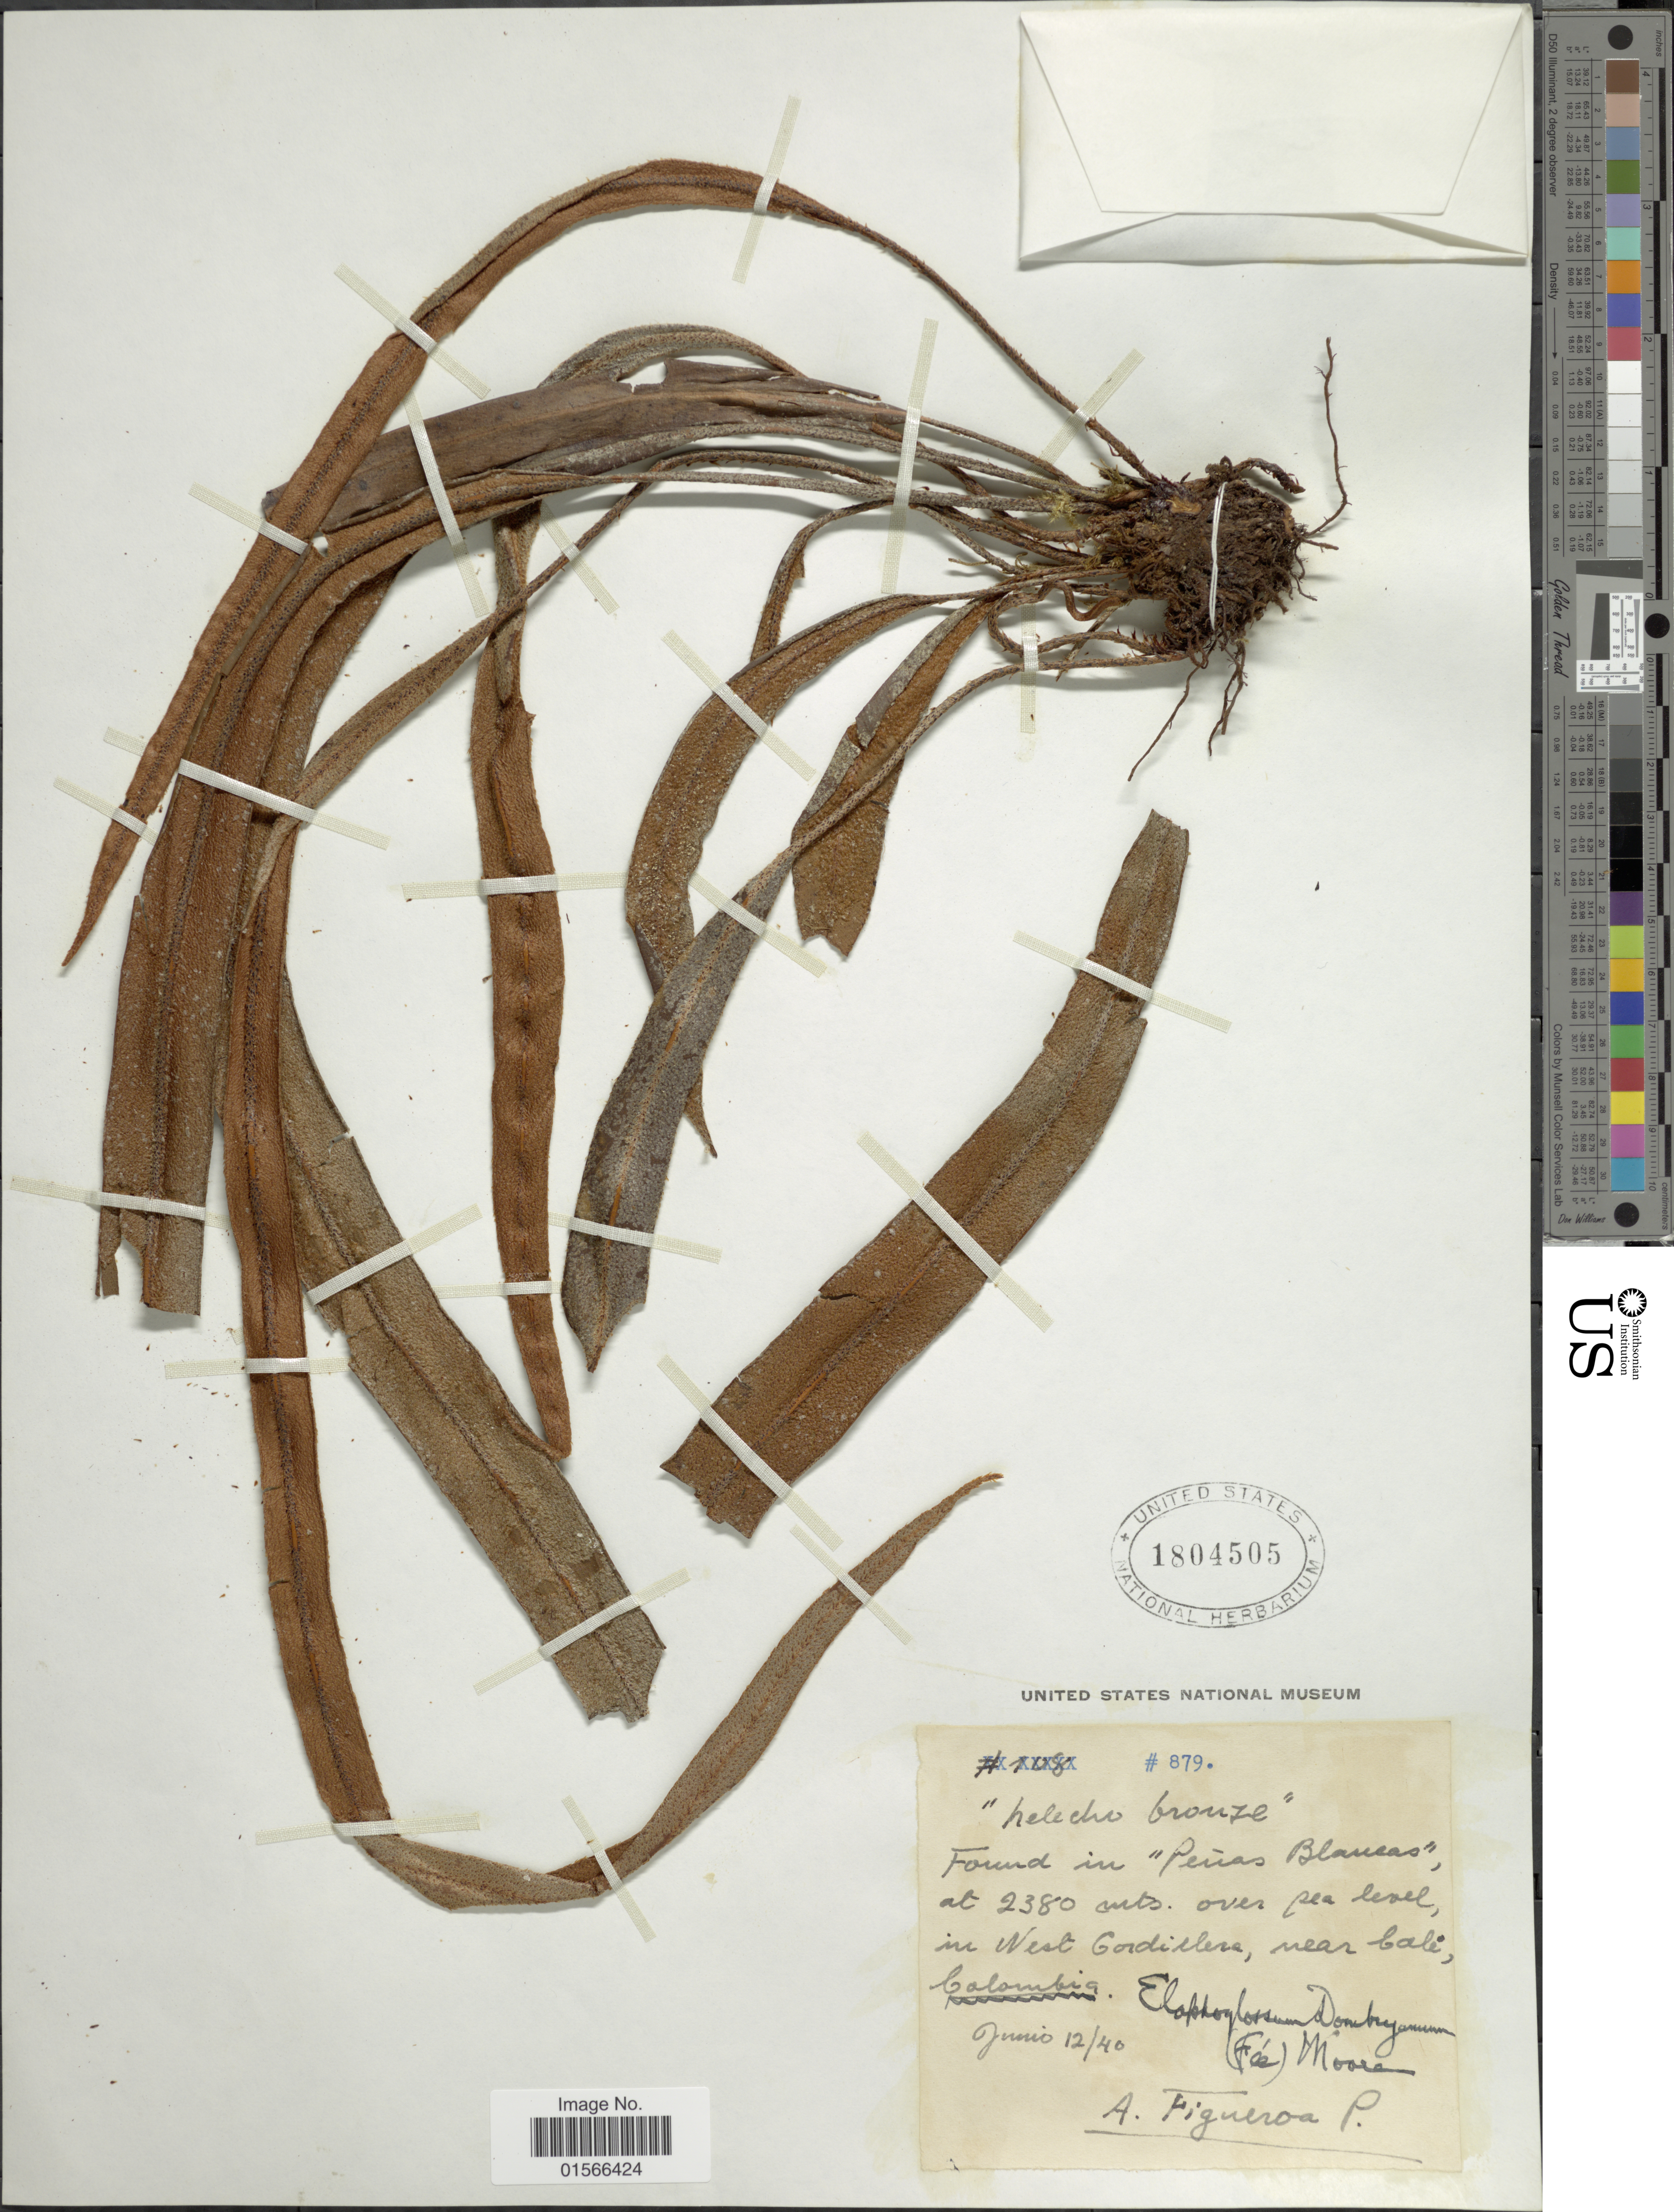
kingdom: Plantae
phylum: Tracheophyta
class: Polypodiopsida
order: Polypodiales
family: Dryopteridaceae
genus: Elaphoglossum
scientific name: Elaphoglossum dombeyanum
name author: (Fée) T.B. Moore & Houlston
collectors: A. Figieroa P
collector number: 879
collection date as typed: Transcribed d/m/y: 12/6/40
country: Colombia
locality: In West Cordillera, near Cali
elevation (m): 2380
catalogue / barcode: US 1804505